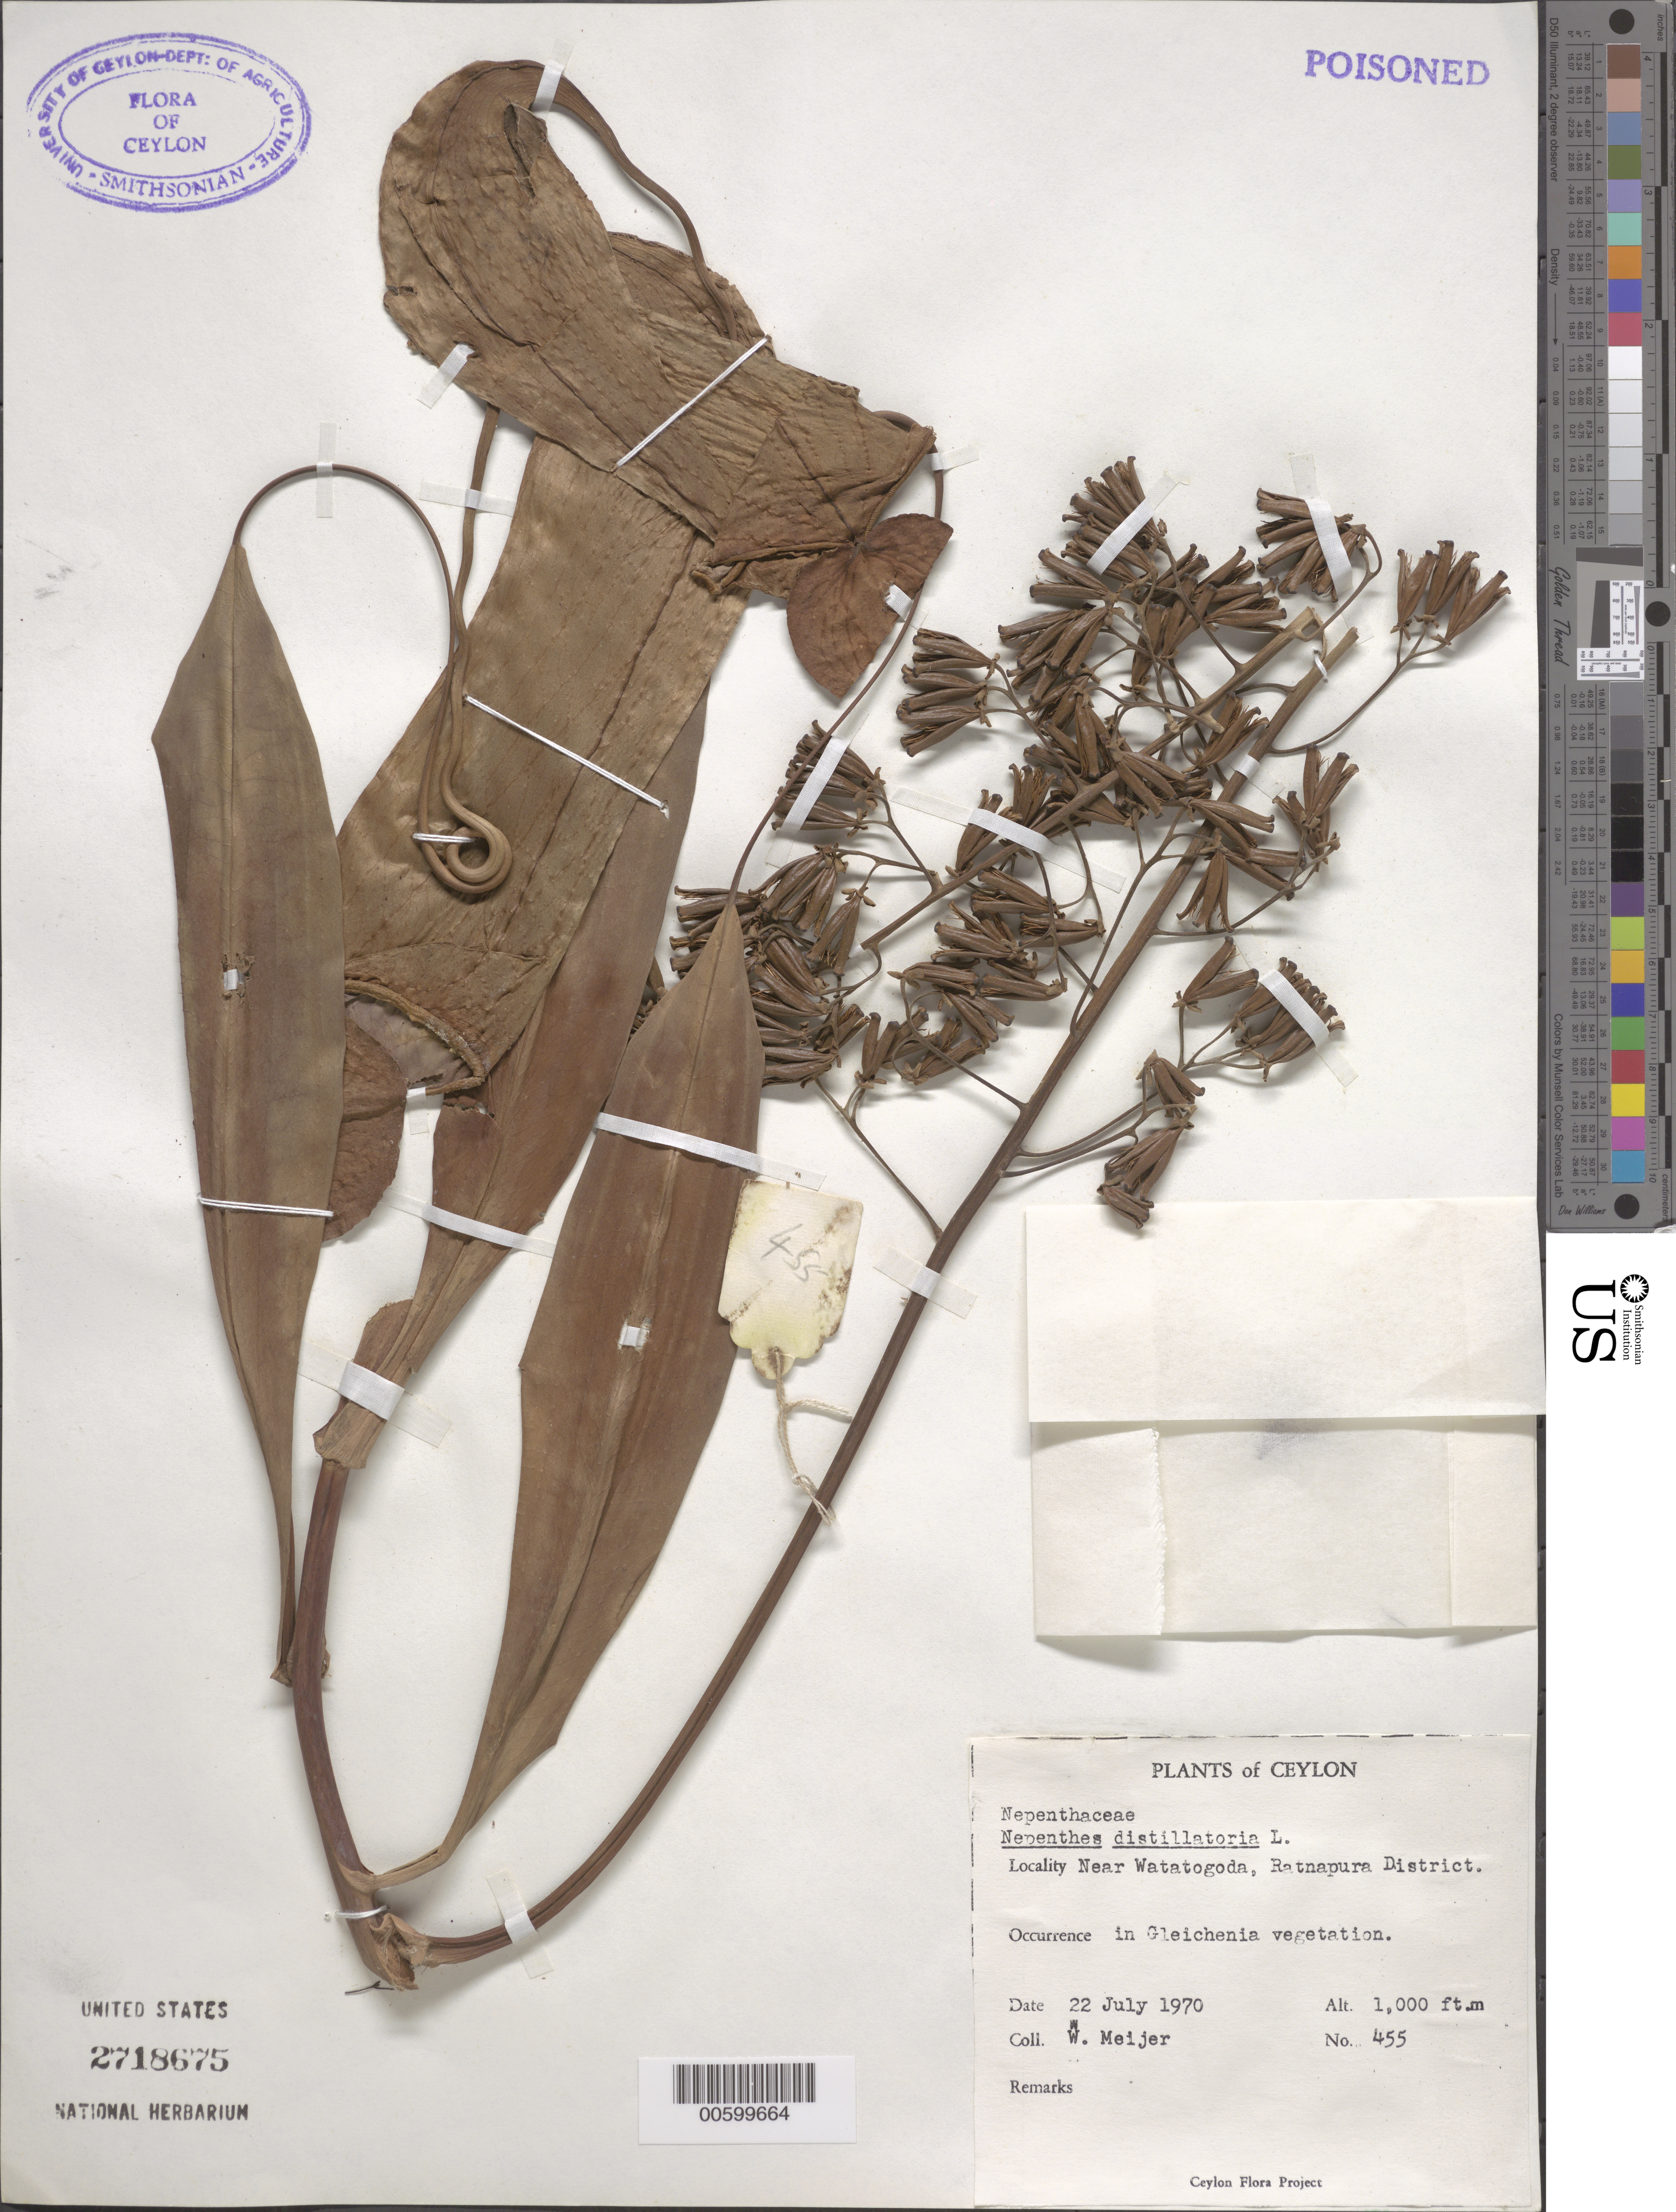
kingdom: Plantae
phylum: Tracheophyta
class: Magnoliopsida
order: Caryophyllales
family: Nepenthaceae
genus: Nepenthes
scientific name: Nepenthes distillatoria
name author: L.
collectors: N. Balakrishnan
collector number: NBK237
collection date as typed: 03 Apr 1970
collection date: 1970-04-03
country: Sri Lanka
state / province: Southern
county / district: Galle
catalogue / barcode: US 2718675